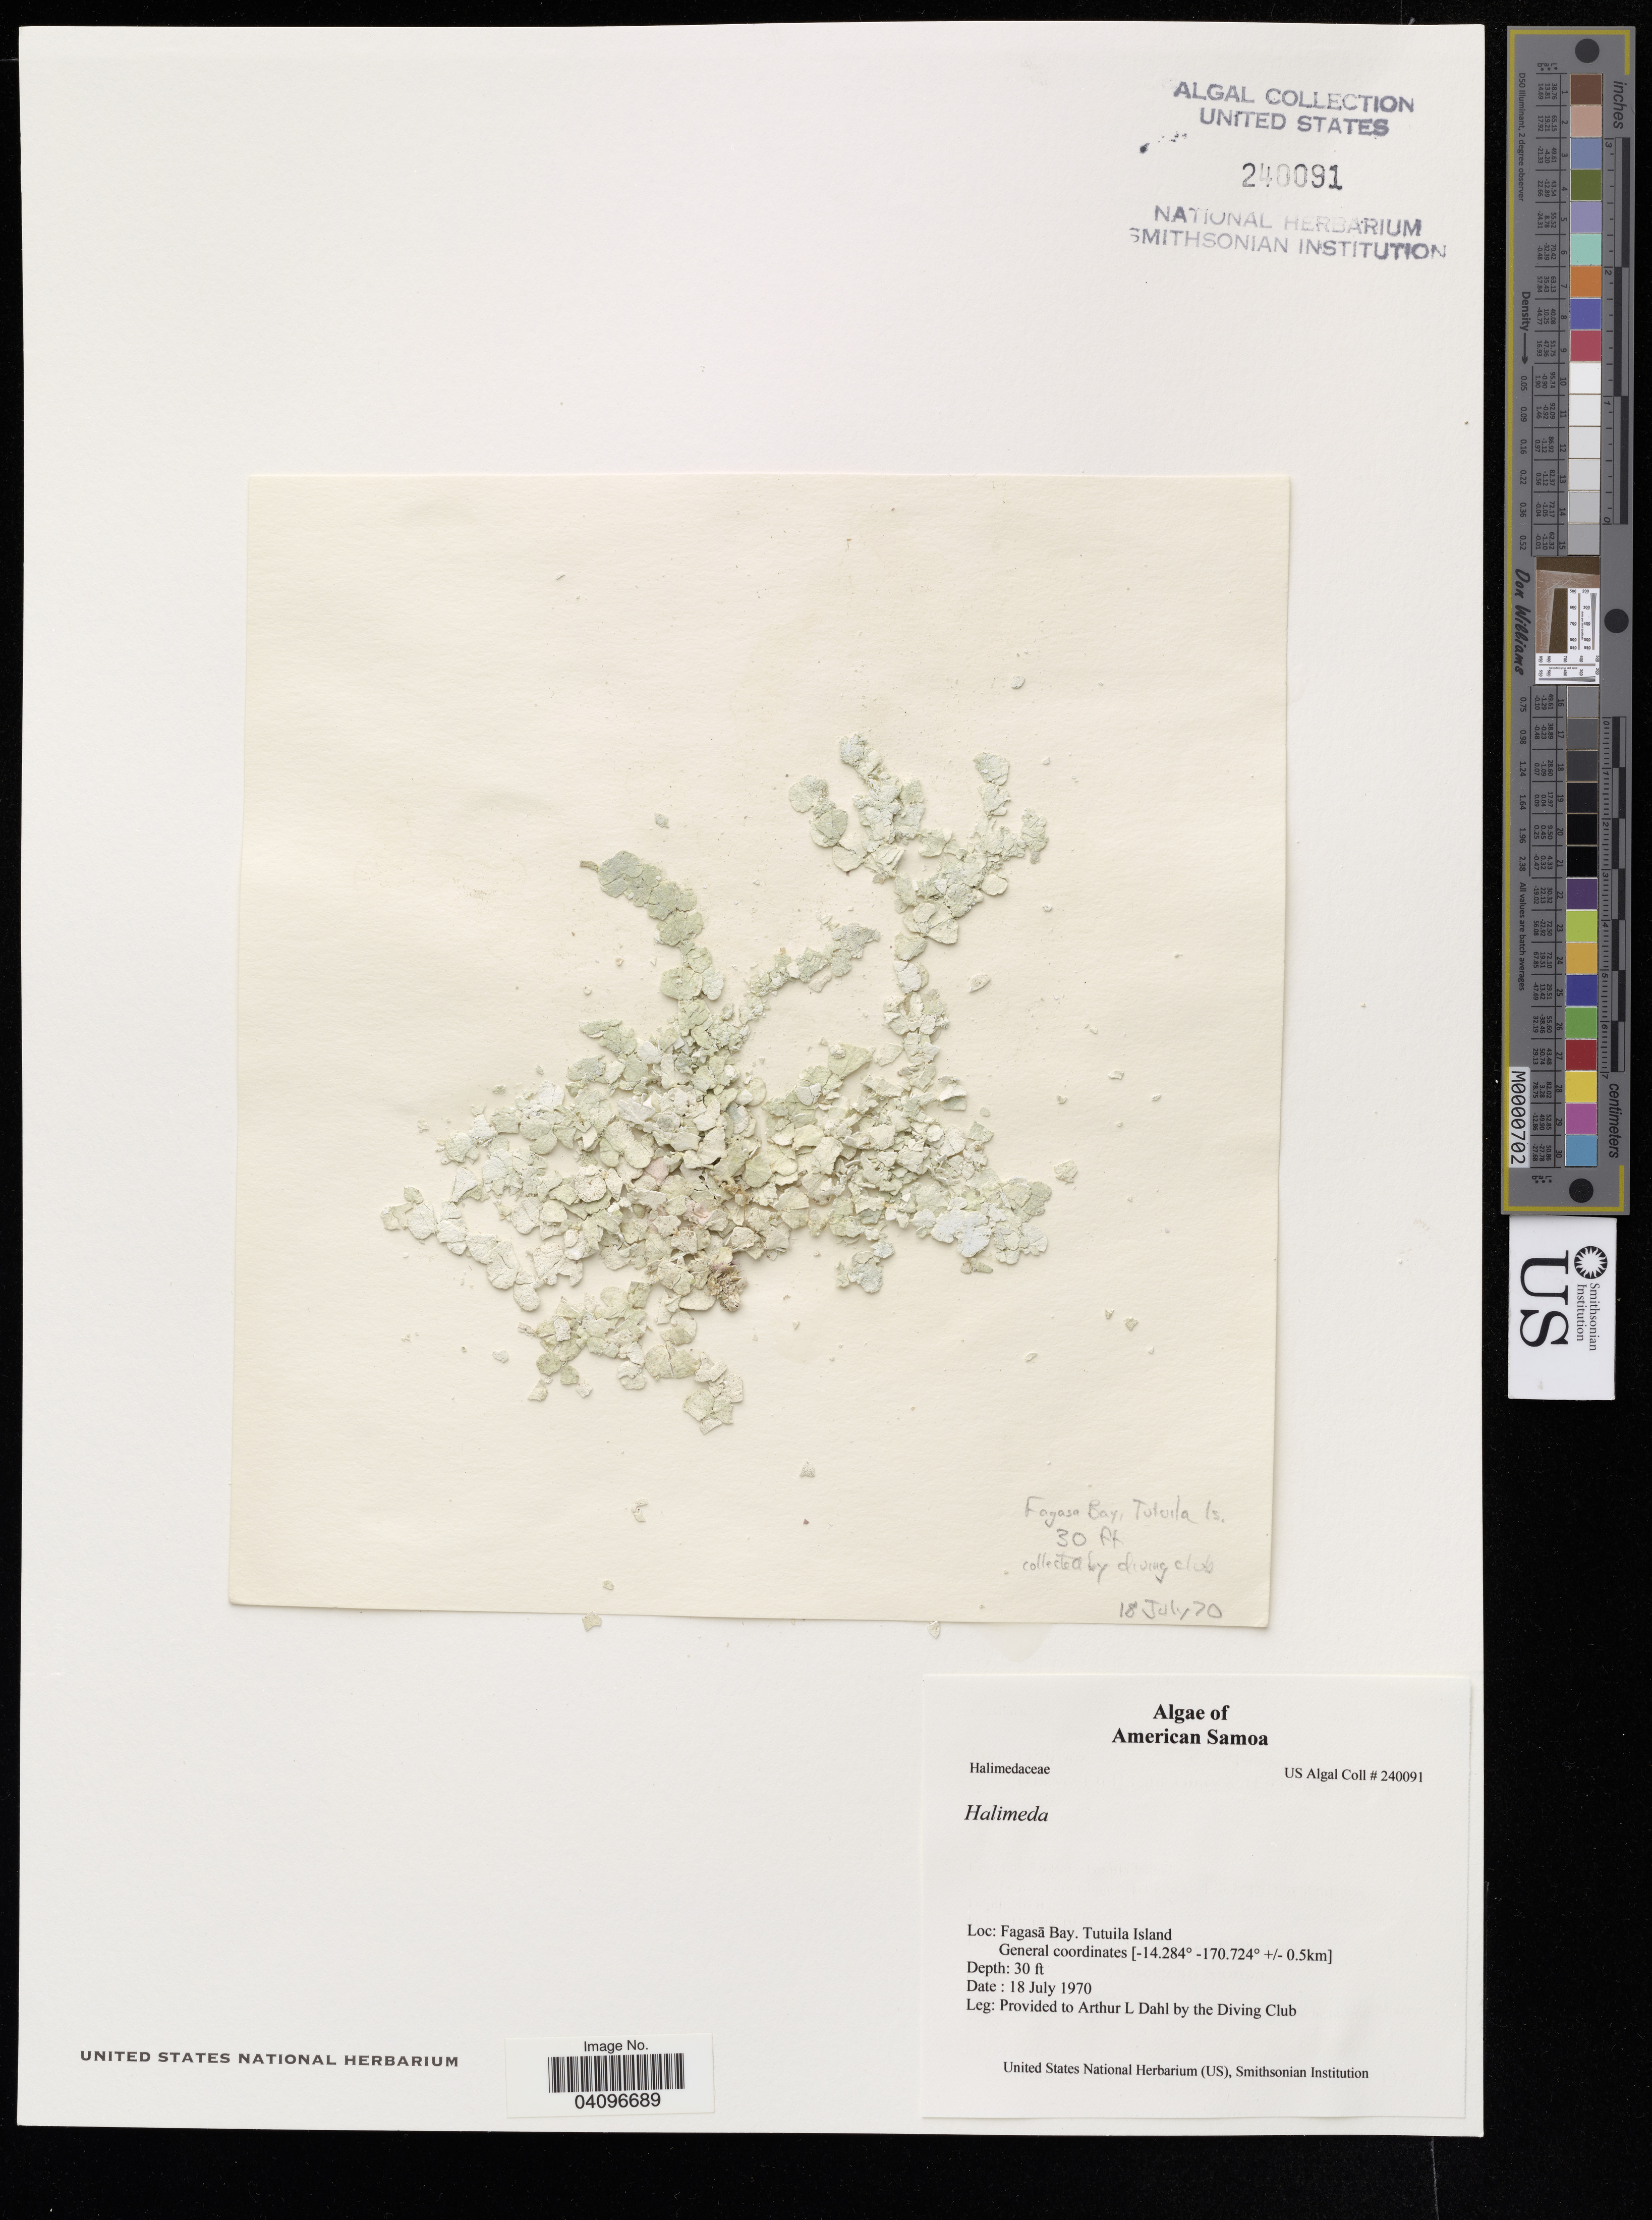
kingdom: Plantae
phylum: Chlorophyta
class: Ulvophyceae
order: Bryopsidales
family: Halimedaceae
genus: Halimeda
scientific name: Halimeda sp.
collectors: A. Dahl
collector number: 240091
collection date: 1970-07-18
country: American Samoa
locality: Fagasa Bay. Tutuila Island.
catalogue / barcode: US 240091